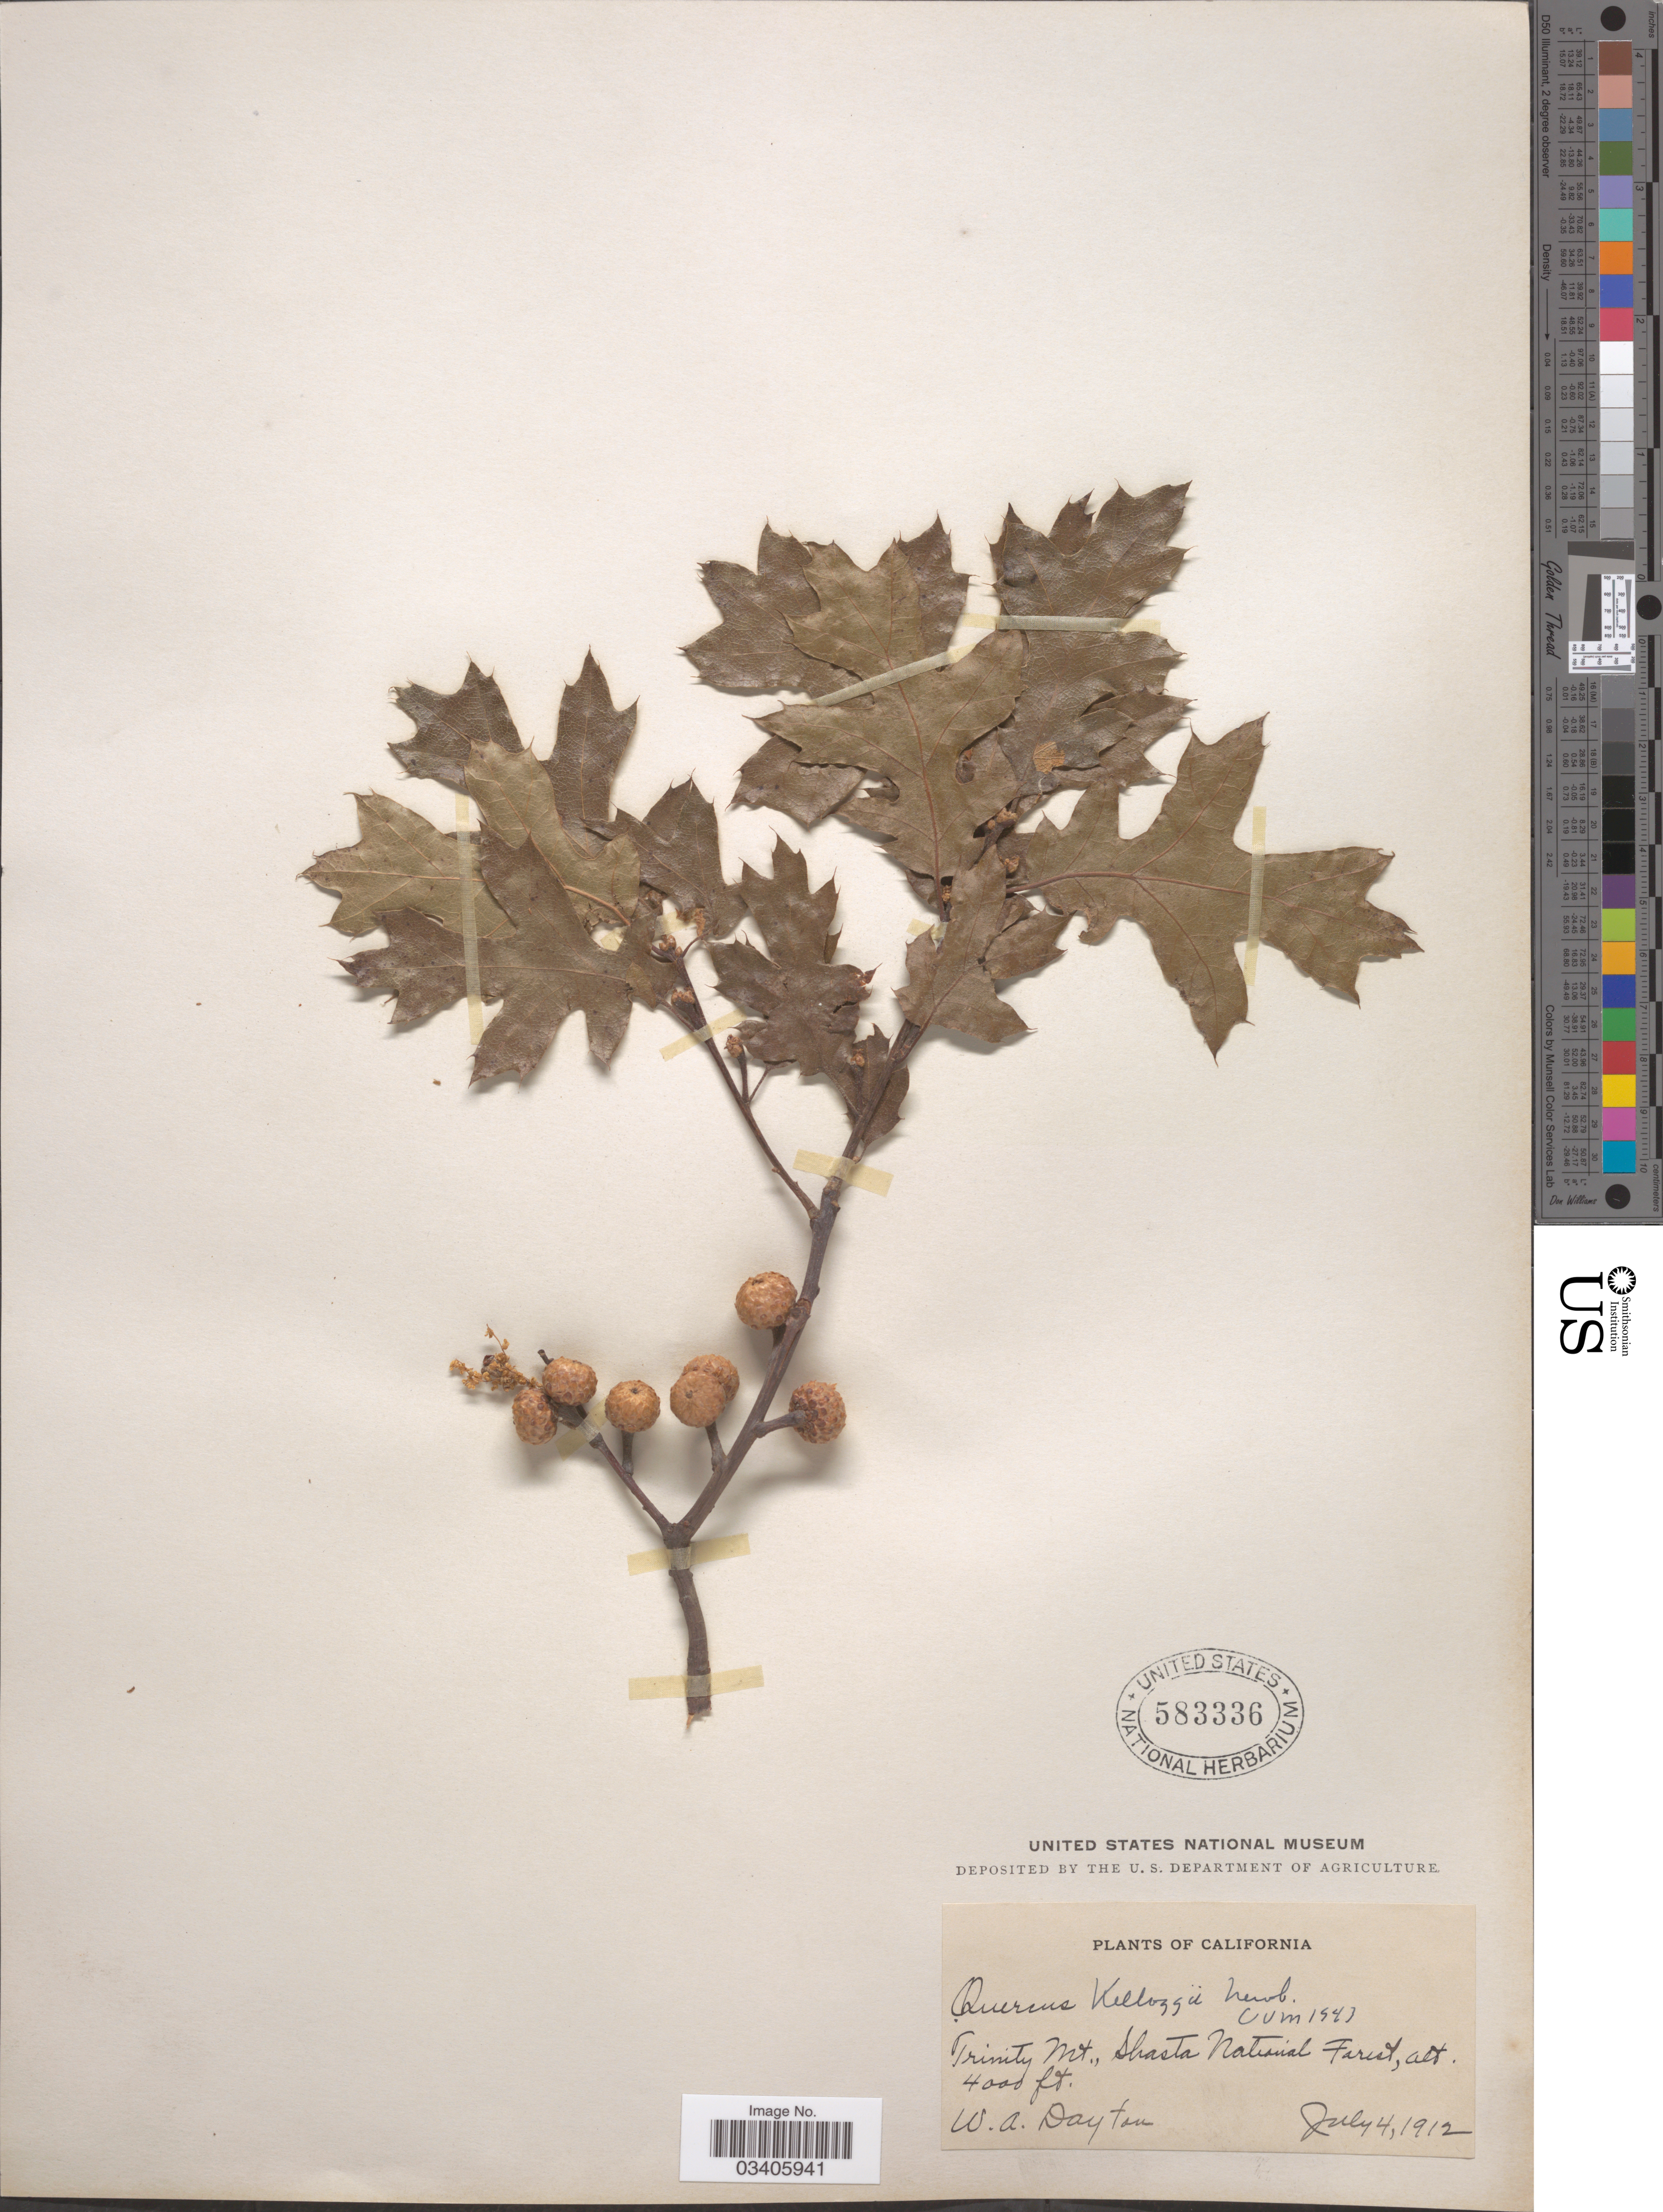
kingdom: Plantae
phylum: Tracheophyta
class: Magnoliopsida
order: Fagales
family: Fagaceae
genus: Quercus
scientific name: Quercus kelloggii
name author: Newb.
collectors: W. Dayton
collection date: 1912-07-04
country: United States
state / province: California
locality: Trinity Mt., Shasta National Forest.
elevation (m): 1219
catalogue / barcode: US 583336